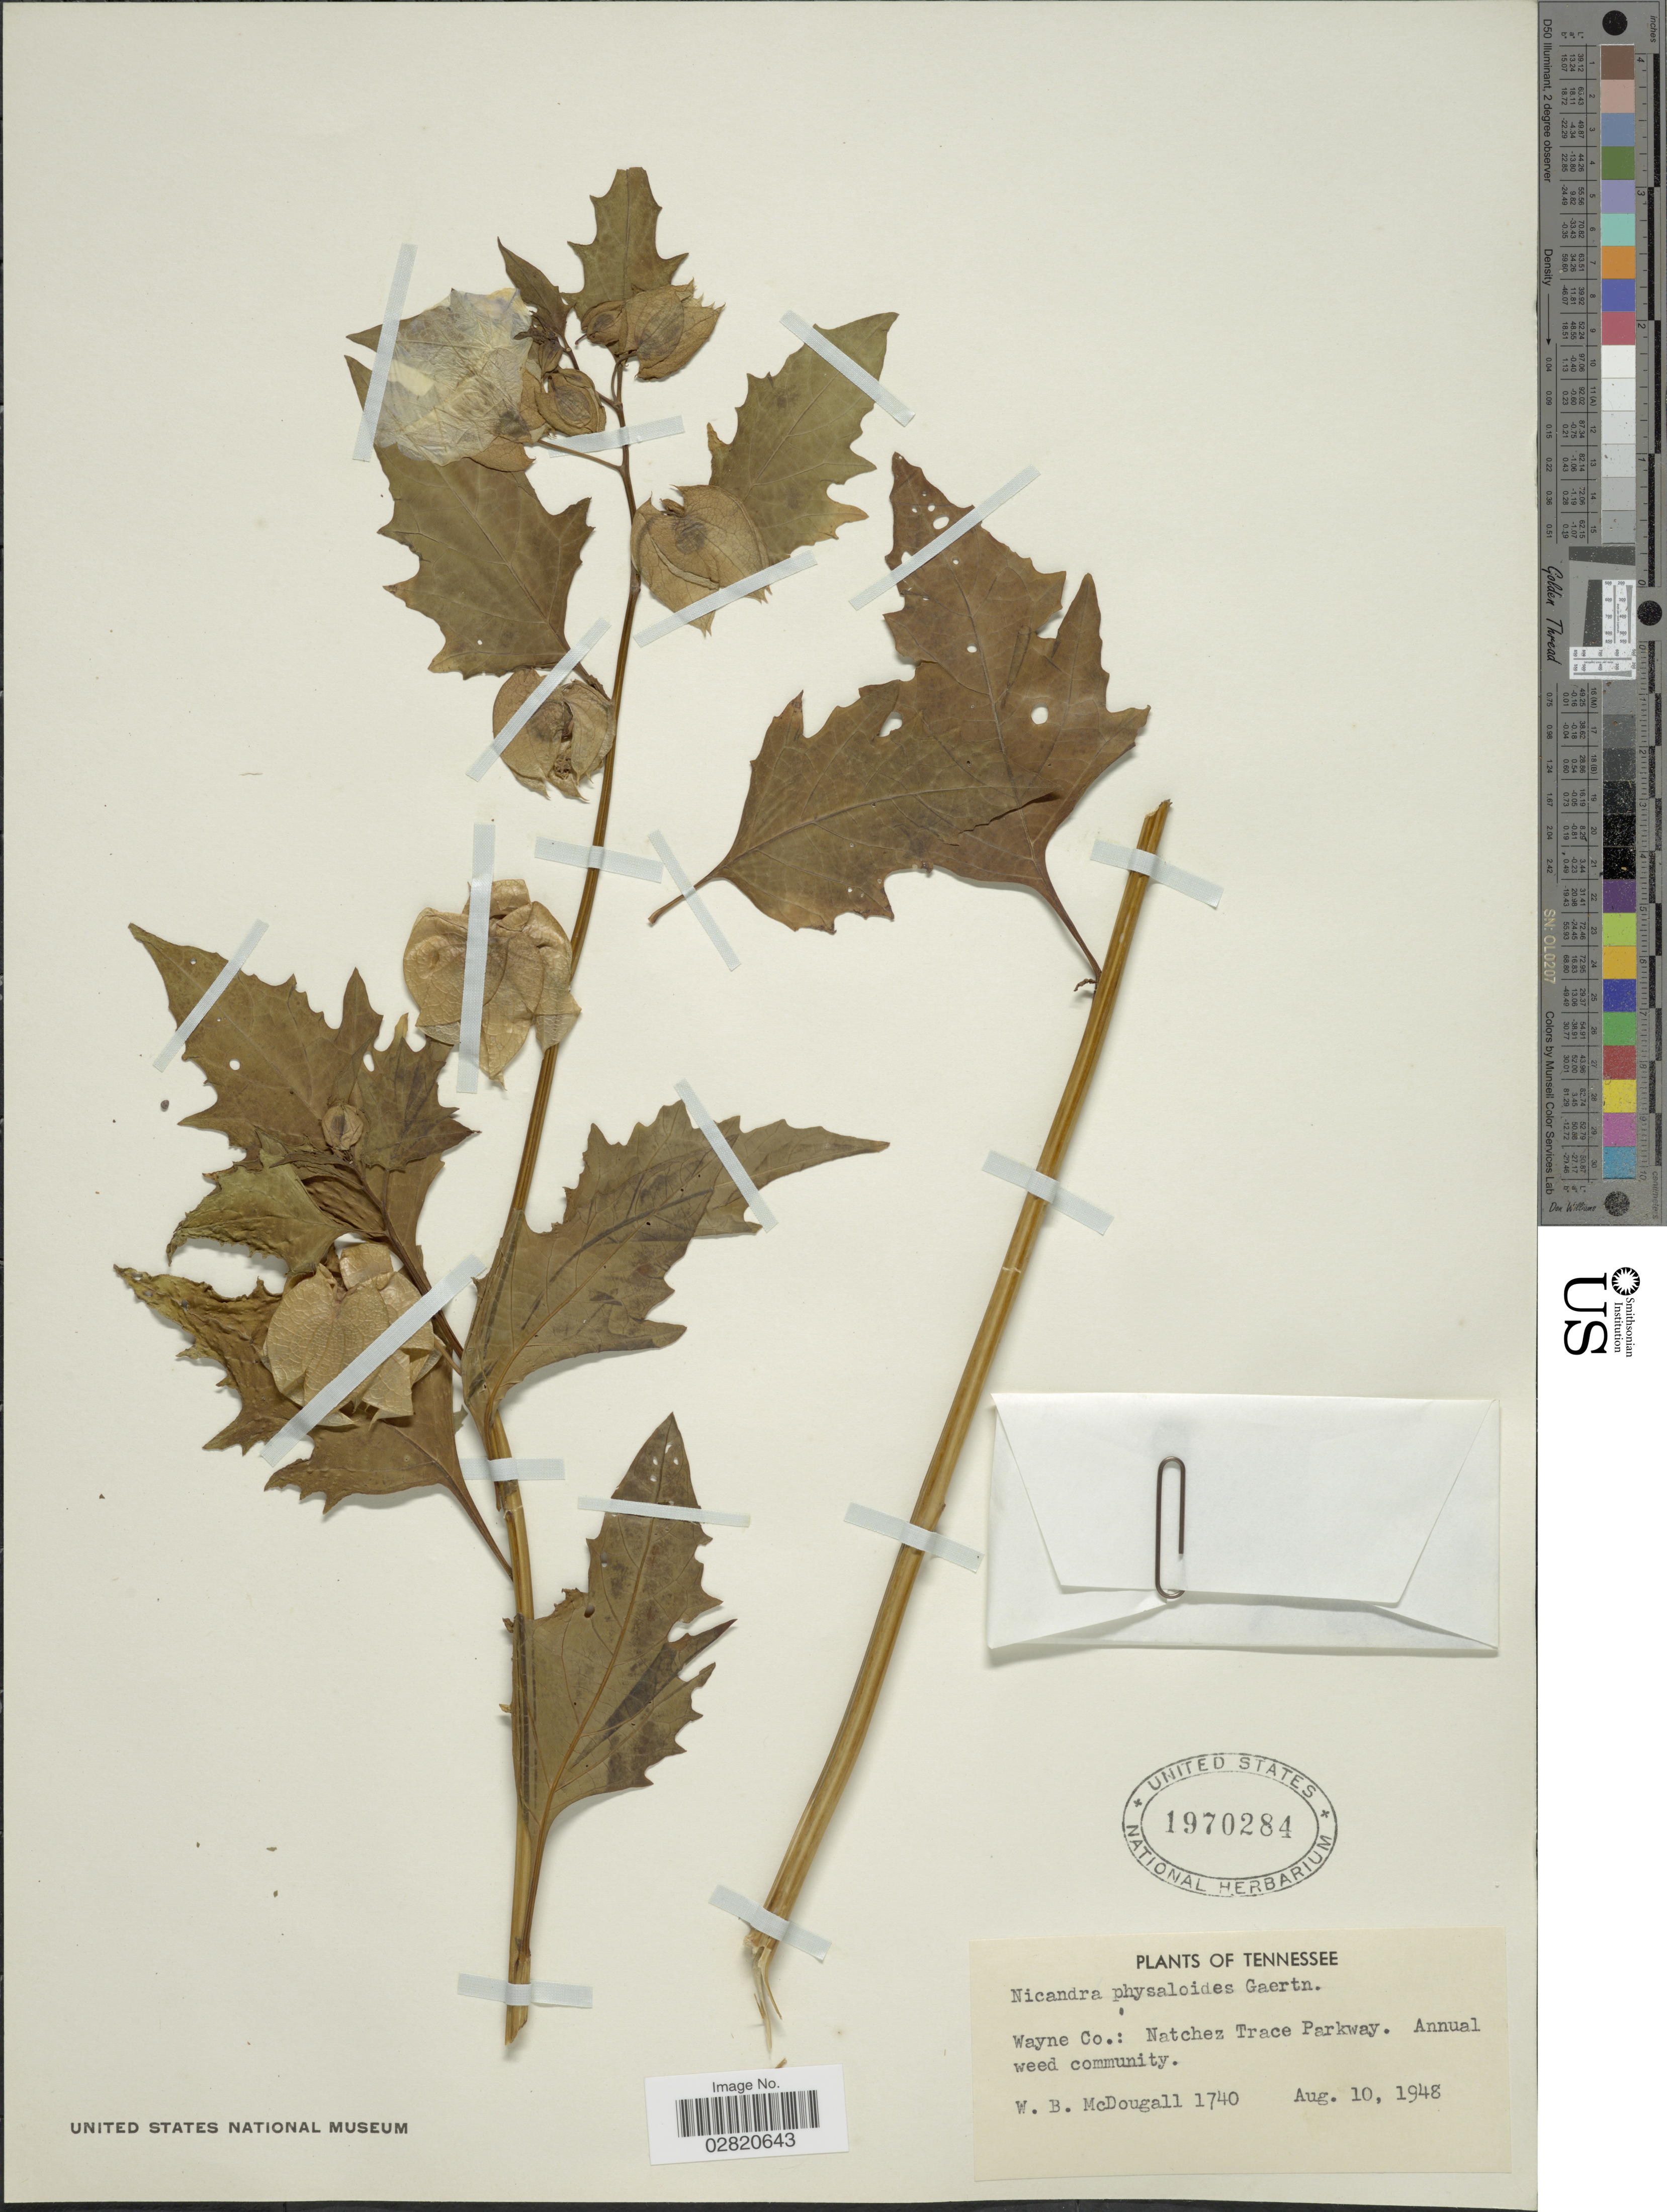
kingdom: Plantae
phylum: Tracheophyta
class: Magnoliopsida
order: Solanales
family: Solanaceae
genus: Nicandra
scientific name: Nicandra physalodes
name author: (L.) Gaertn.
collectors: W. B. McDougall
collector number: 1740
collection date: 1948-08-10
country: United States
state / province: Tennessee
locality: Wayne Co.: Natchez Trace Parkway.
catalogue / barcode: US 1970284